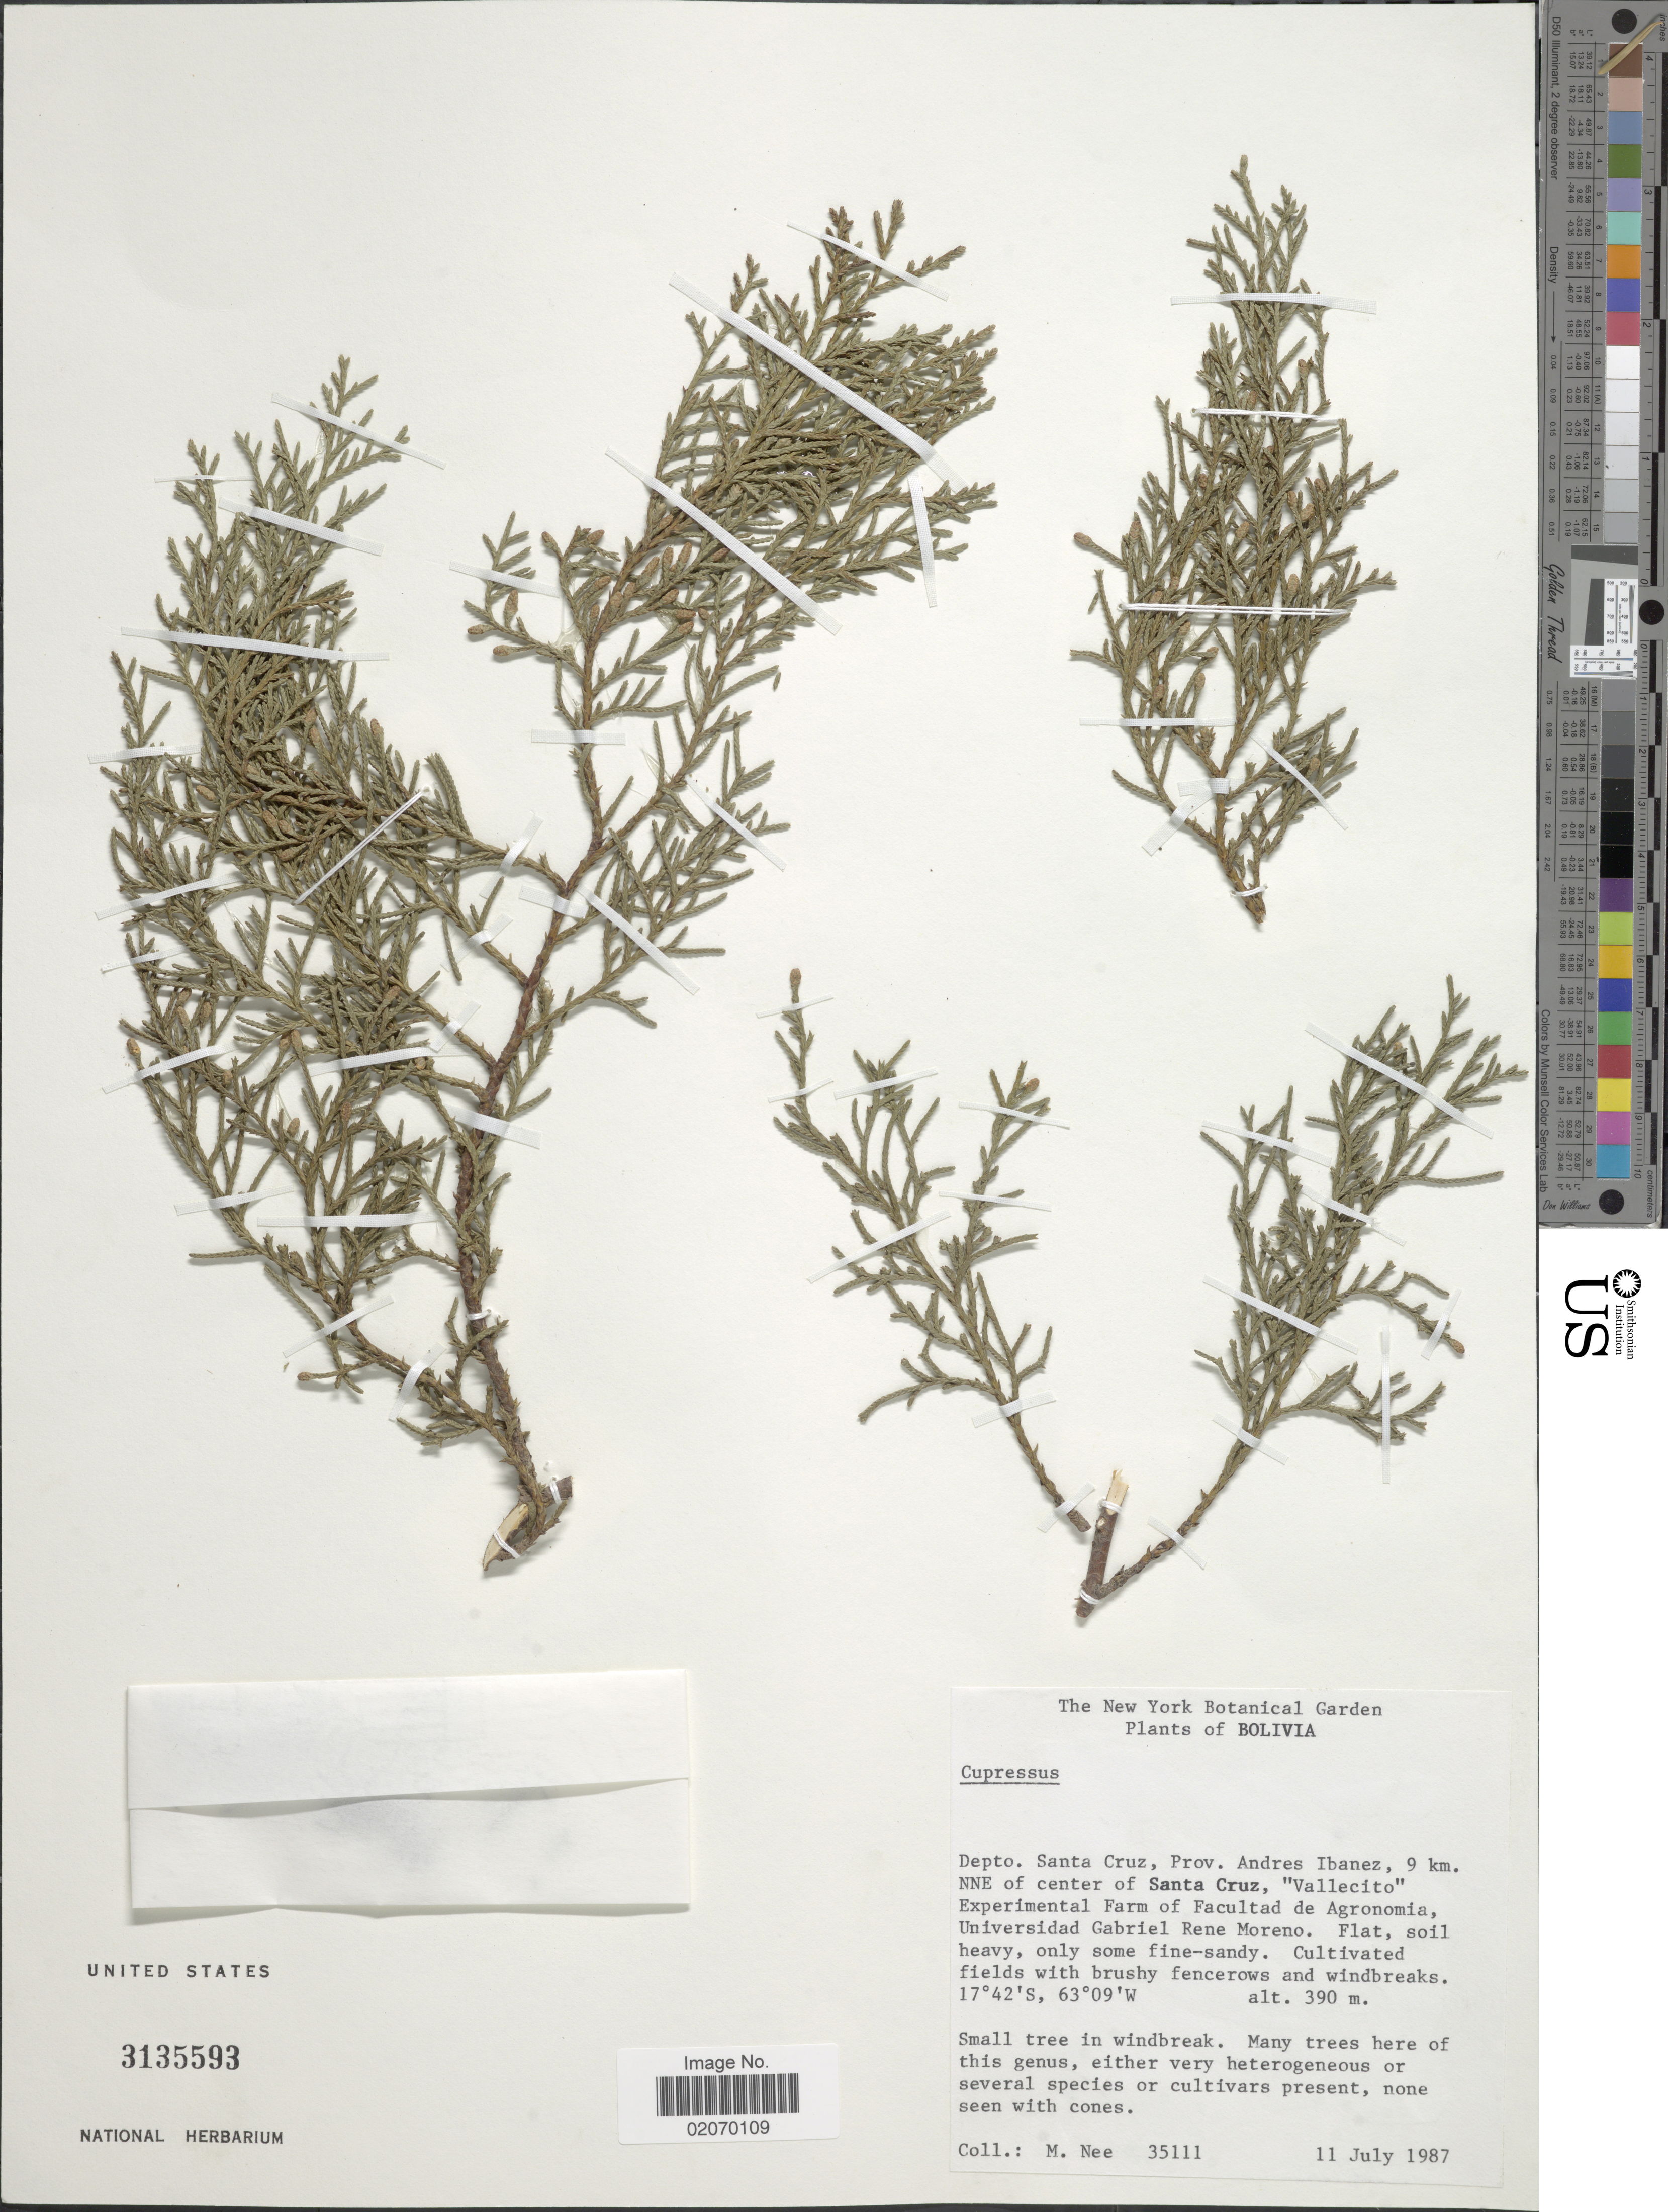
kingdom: Plantae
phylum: Tracheophyta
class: Pinopsida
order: Pinales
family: Cupressaceae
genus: Hesperocyparis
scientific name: Hesperocyparis sp.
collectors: M. Nee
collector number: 35111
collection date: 1987-07-11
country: Bolivia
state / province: Santa Cruz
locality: Prov. Andres Ibanez, 9 km. NNE of center of Santa Cruz, "Vallecito" Experimental Farm of Facultad de Agronomia, Universidad Gabriel Rene Moreno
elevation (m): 390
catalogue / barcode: US 3135593